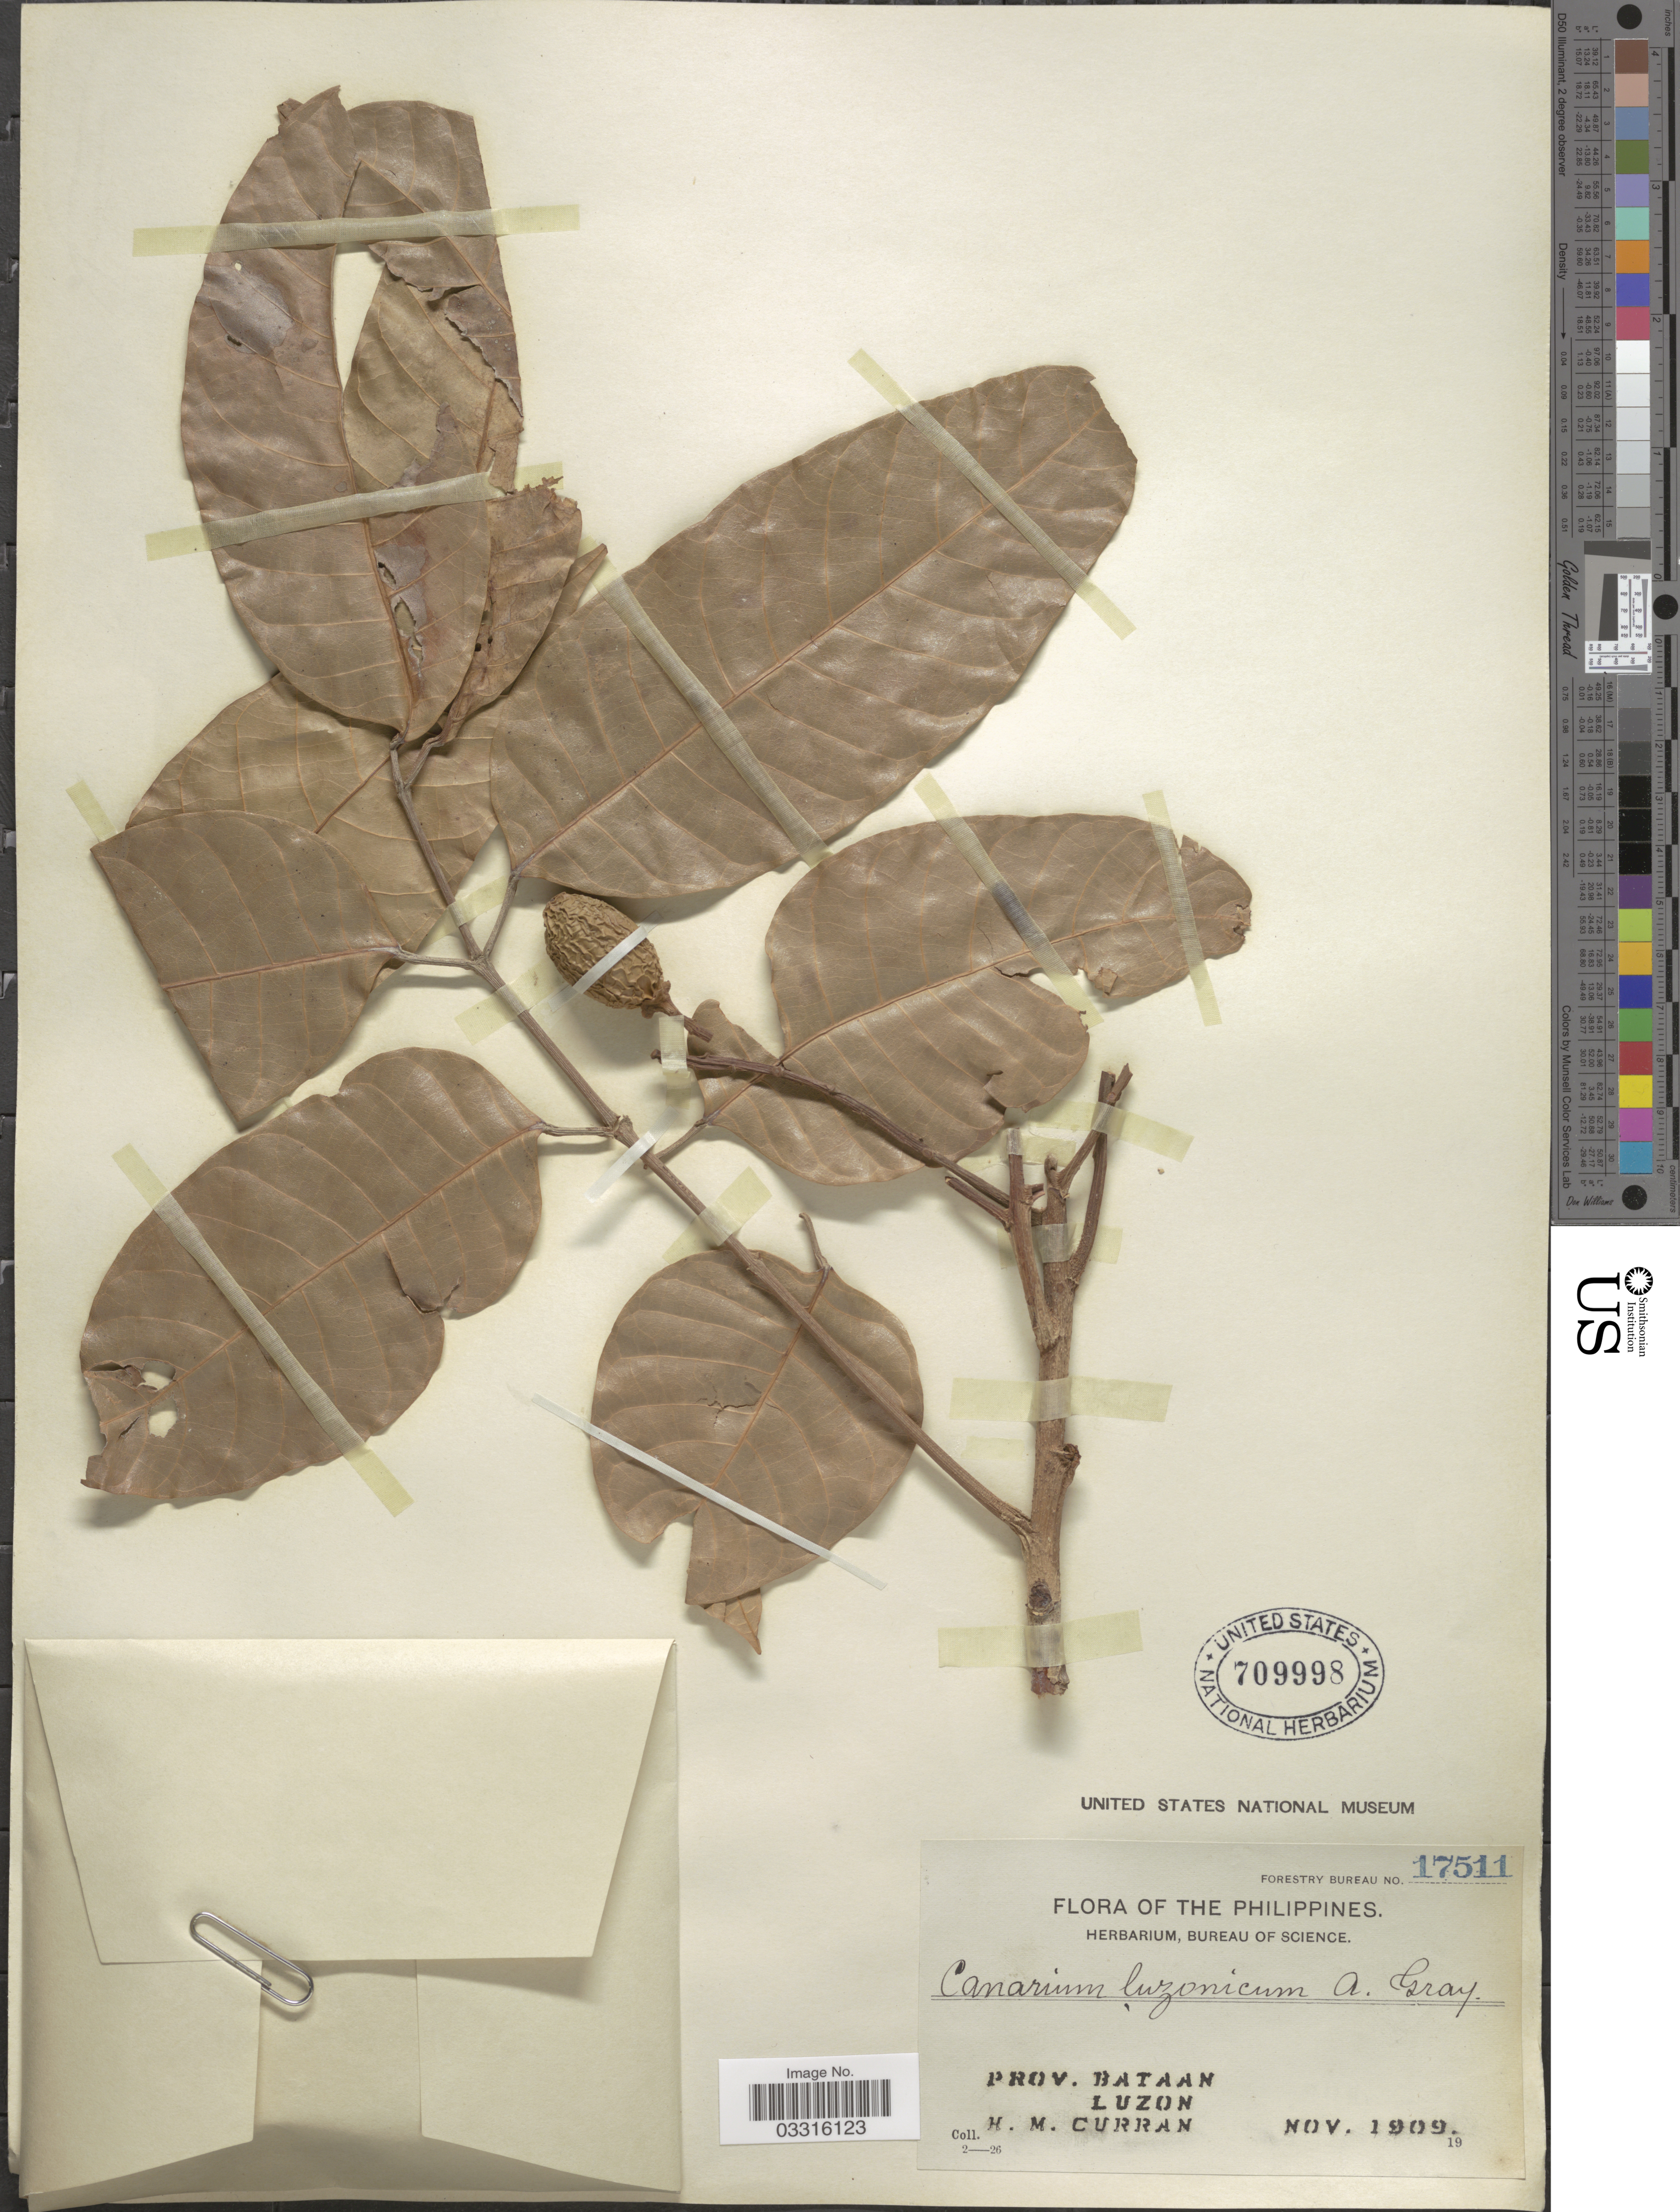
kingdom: Plantae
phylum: Tracheophyta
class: Magnoliopsida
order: Sapindales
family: Burseraceae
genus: Canarium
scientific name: Canarium luzonicum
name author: (Blume) A. Gray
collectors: H. M. Curran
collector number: Forestry Bureau 17511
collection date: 1909-11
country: Philippines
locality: Prov. Bataan, Luzon.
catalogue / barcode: US 709998